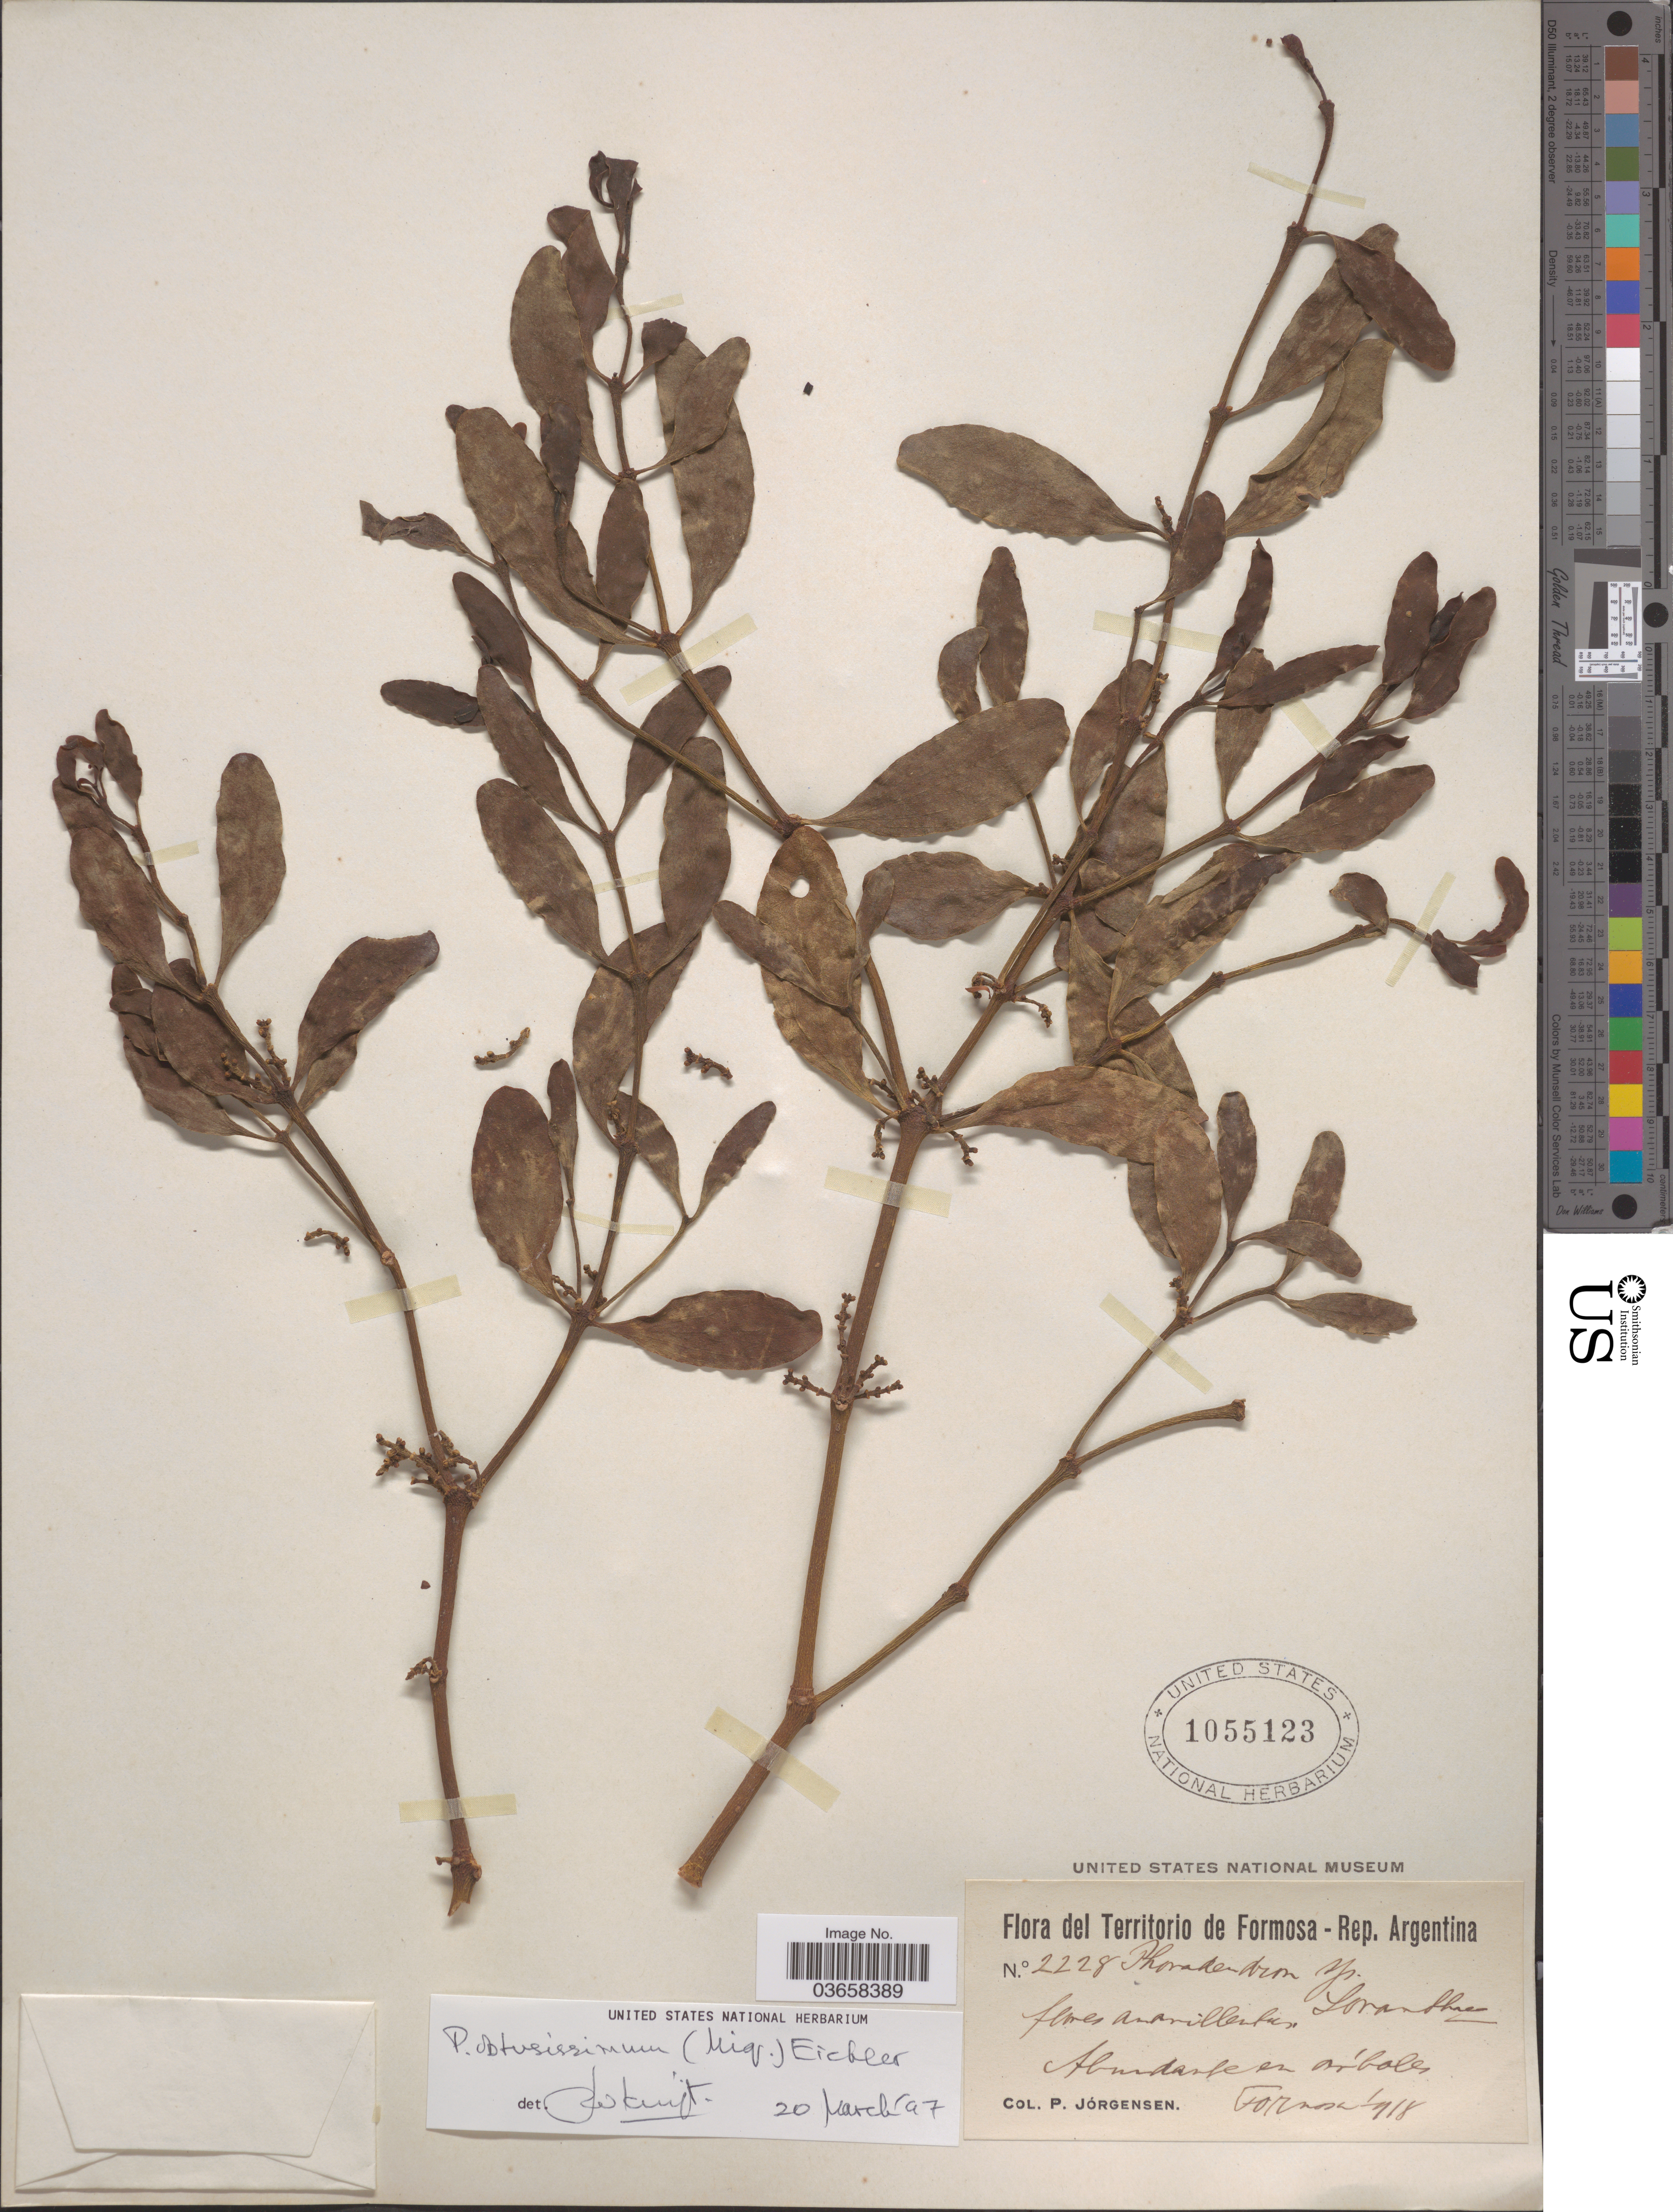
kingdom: Plantae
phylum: Tracheophyta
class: Magnoliopsida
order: Santalales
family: Viscaceae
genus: Phoradendron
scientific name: Phoradendron obtusissimum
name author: (Miq.) Eichler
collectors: P. Jörgensen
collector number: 2228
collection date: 1918-01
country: Argentina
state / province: Formosa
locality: Abundante en árboles Formosa.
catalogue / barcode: US 1055123